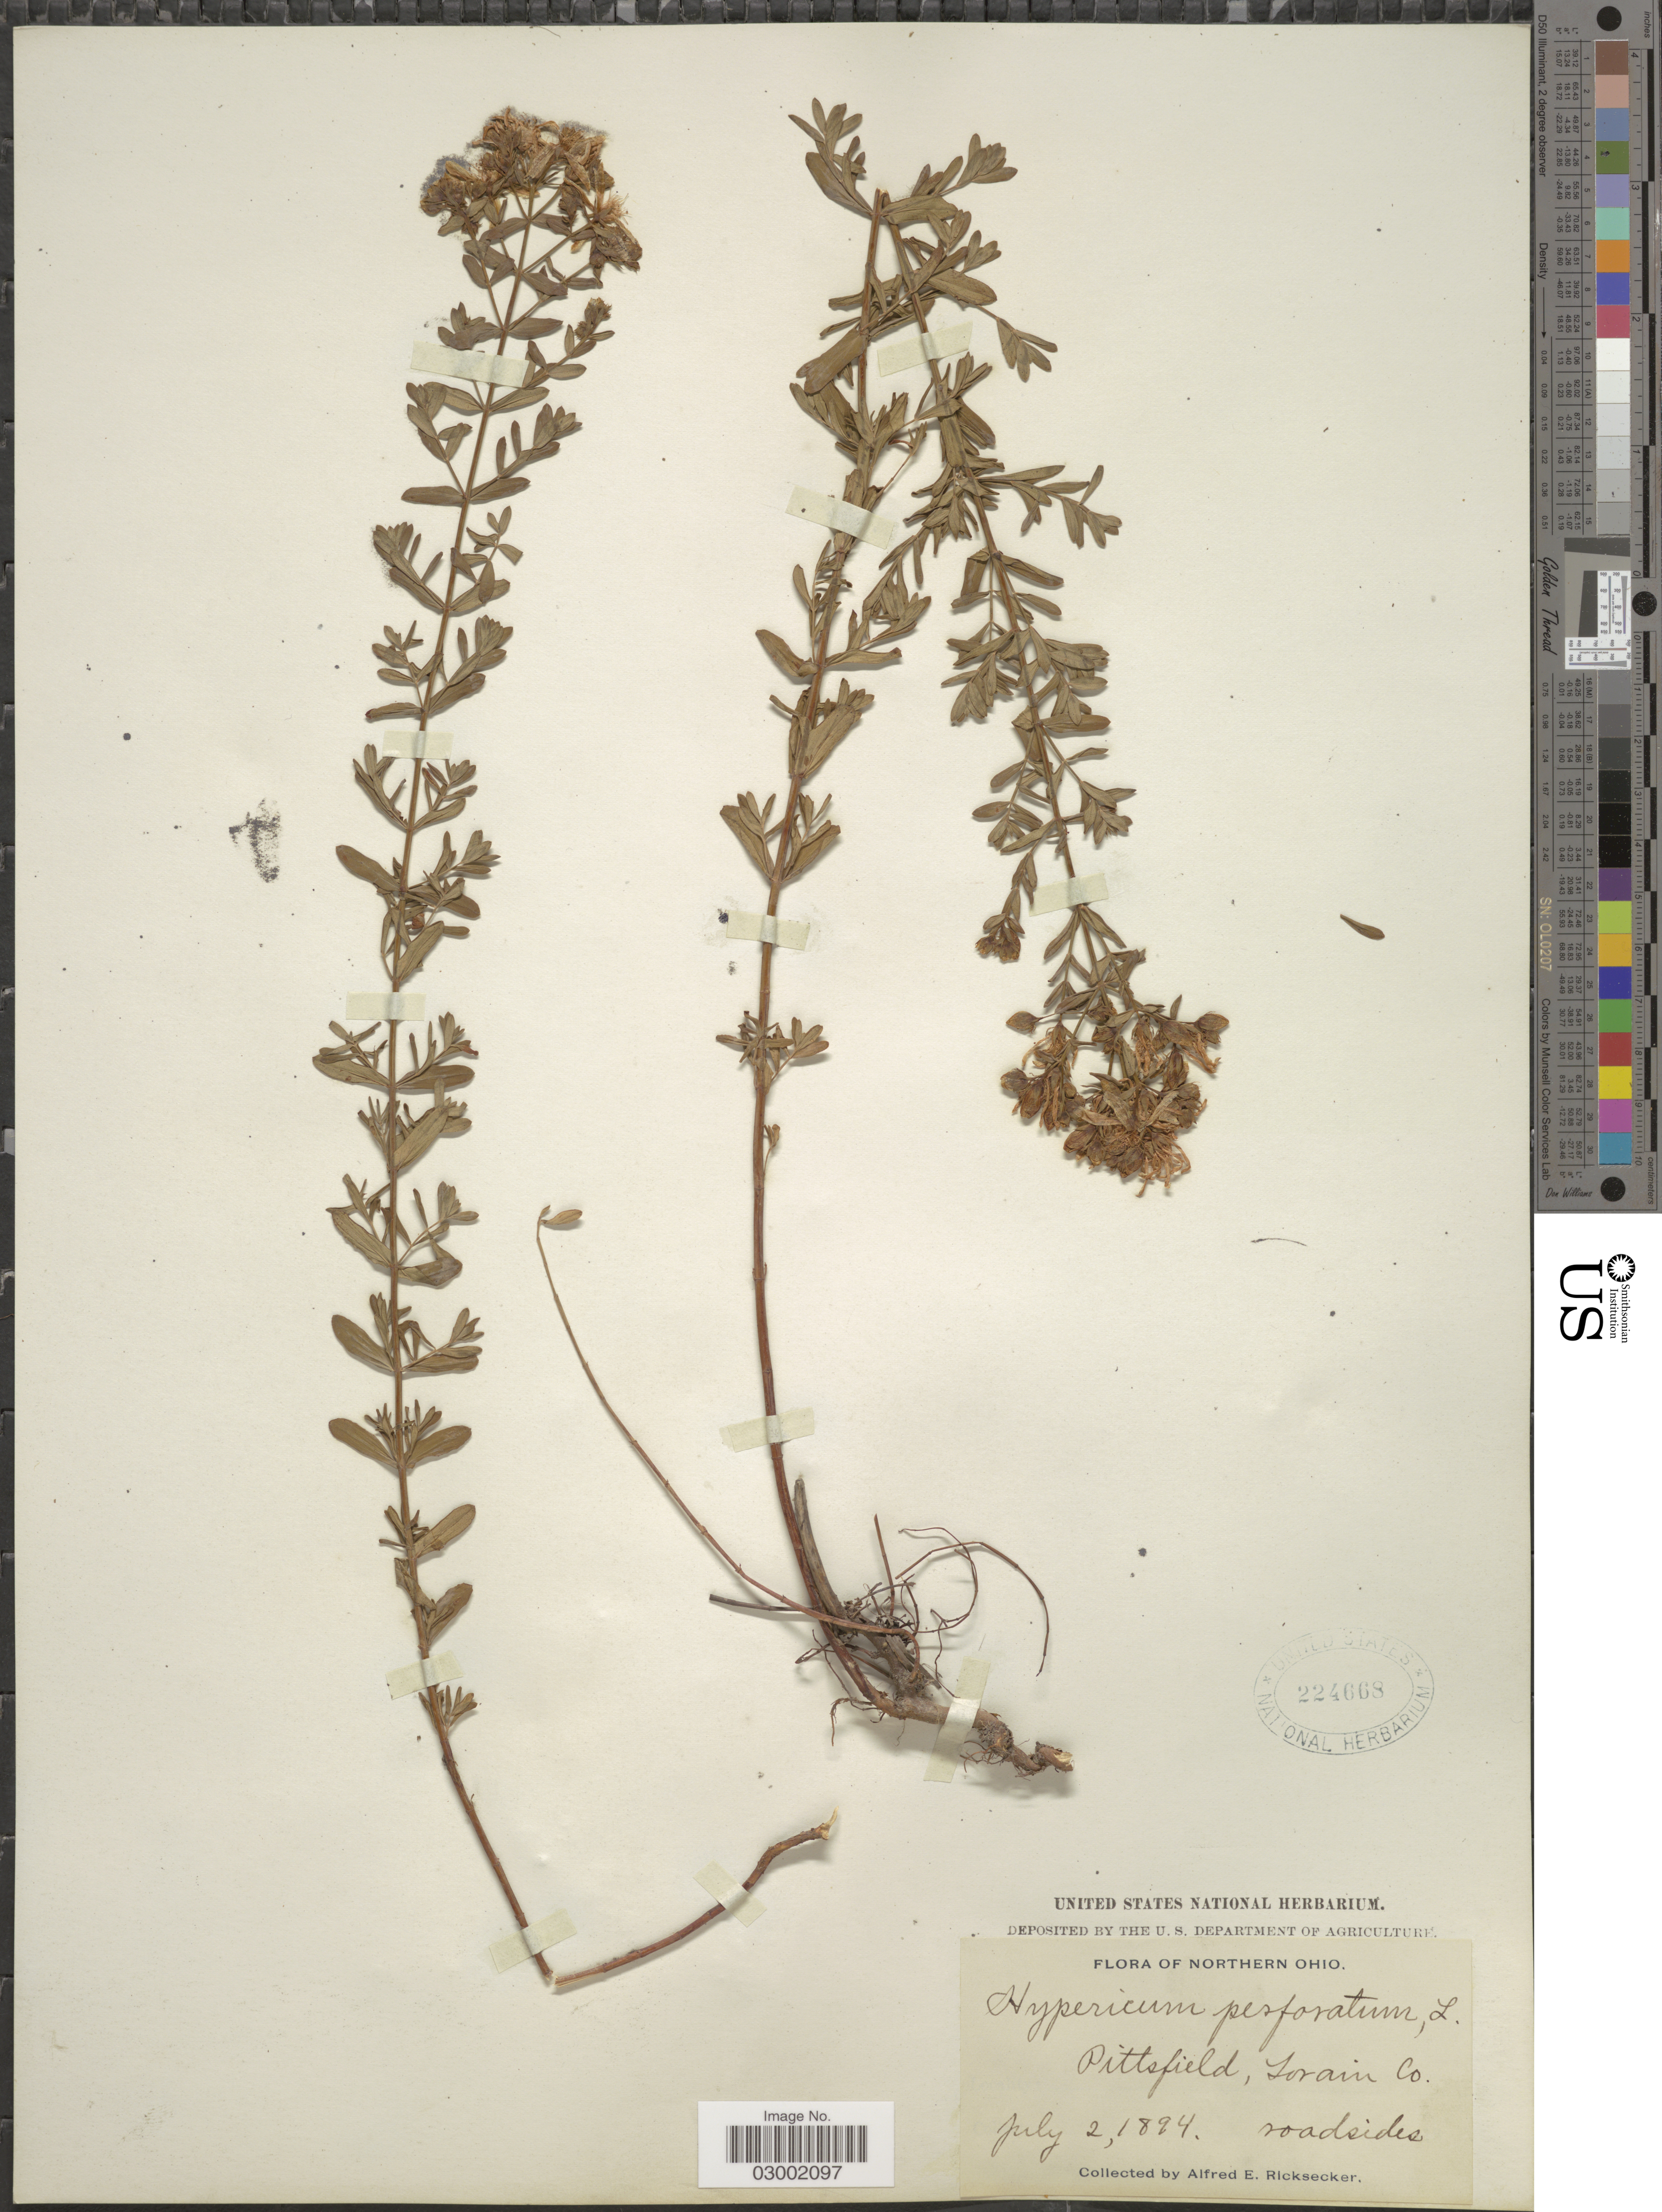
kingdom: Plantae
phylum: Tracheophyta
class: Magnoliopsida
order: Malpighiales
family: Hypericaceae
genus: Hypericum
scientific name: Hypericum perforatum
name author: L.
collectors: A. E. Ricksecker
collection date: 1894-07-02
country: United States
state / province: Ohio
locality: Northern Ohio. Pittsfield, Lorain Co. roadside.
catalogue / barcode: US 224668